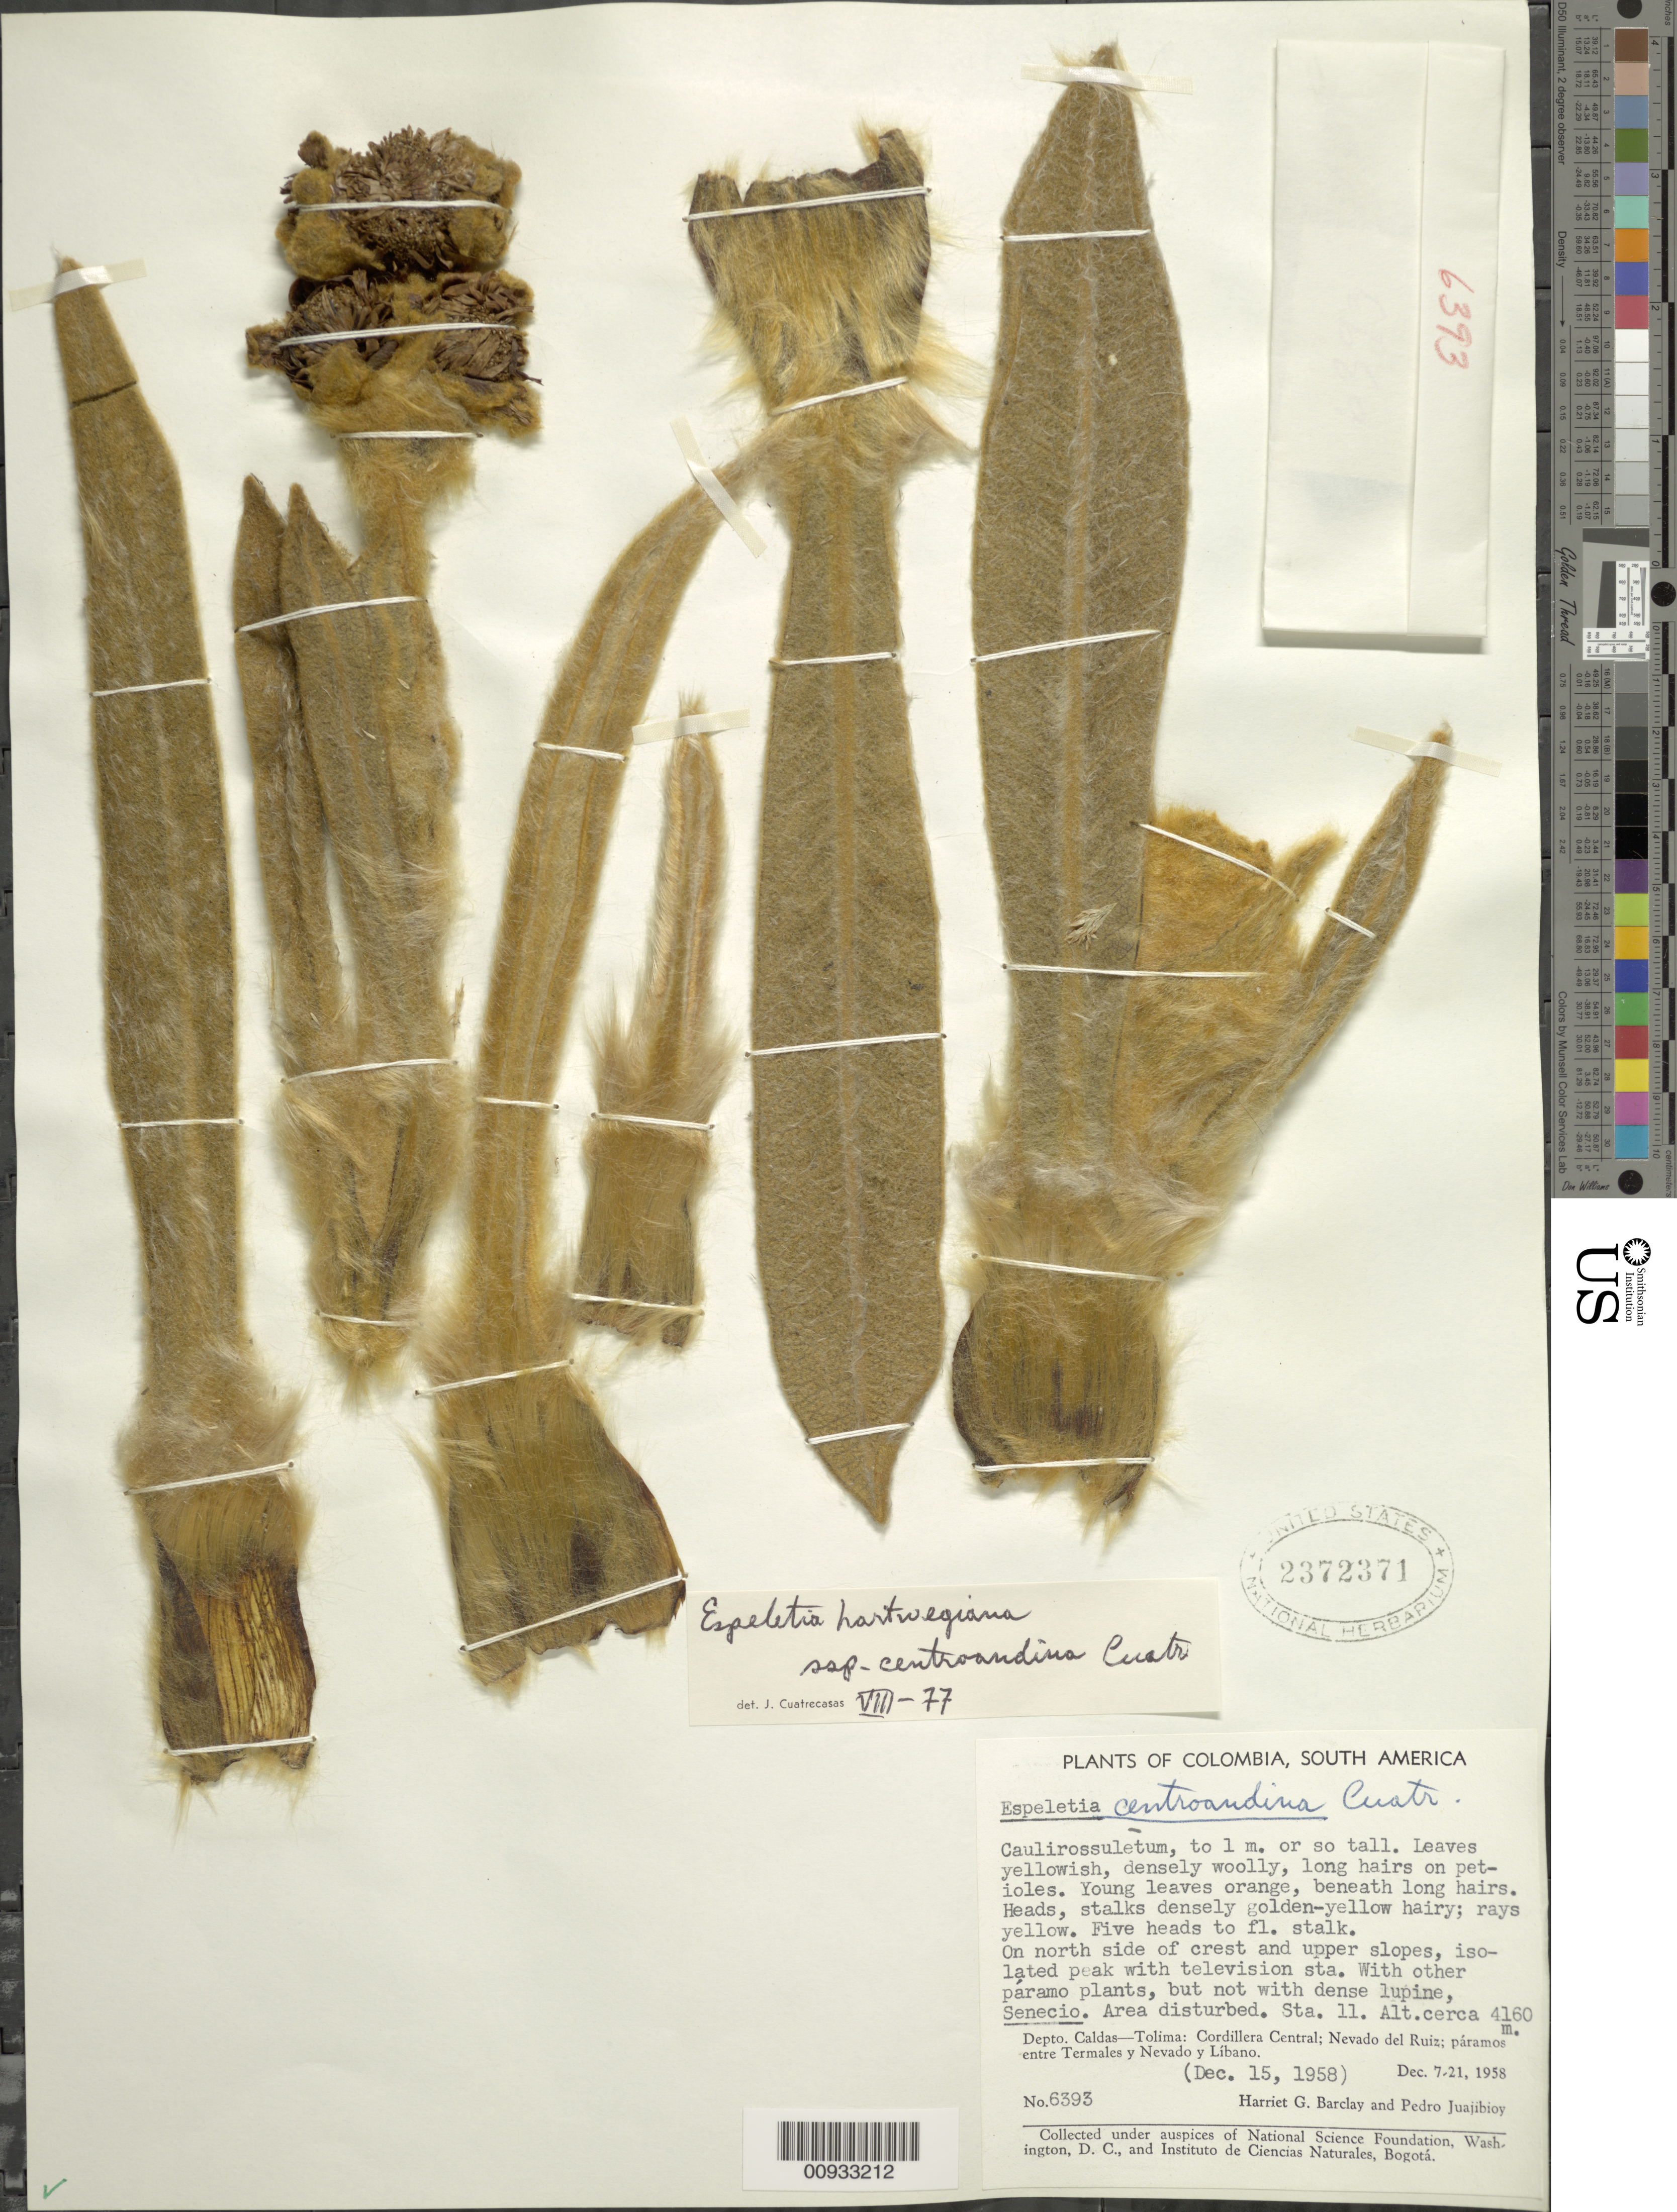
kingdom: Plantae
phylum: Tracheophyta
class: Magnoliopsida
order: Asterales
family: Asteraceae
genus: Espeletia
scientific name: Espeletia hartwegiana subsp. centroandina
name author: Cuatrec.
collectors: H. G. Barclay & P. Juajibioy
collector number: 6393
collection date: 1958-12-15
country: Colombia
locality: On north side of crest an upper slopes, isolated peak with television sta., Sta. 11, Dept. Caldas-Tolima: Cordillera Central; Nevado del Ruiz; paramos entre Termales y Nevado y Libano.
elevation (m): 4160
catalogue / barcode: US 2372371